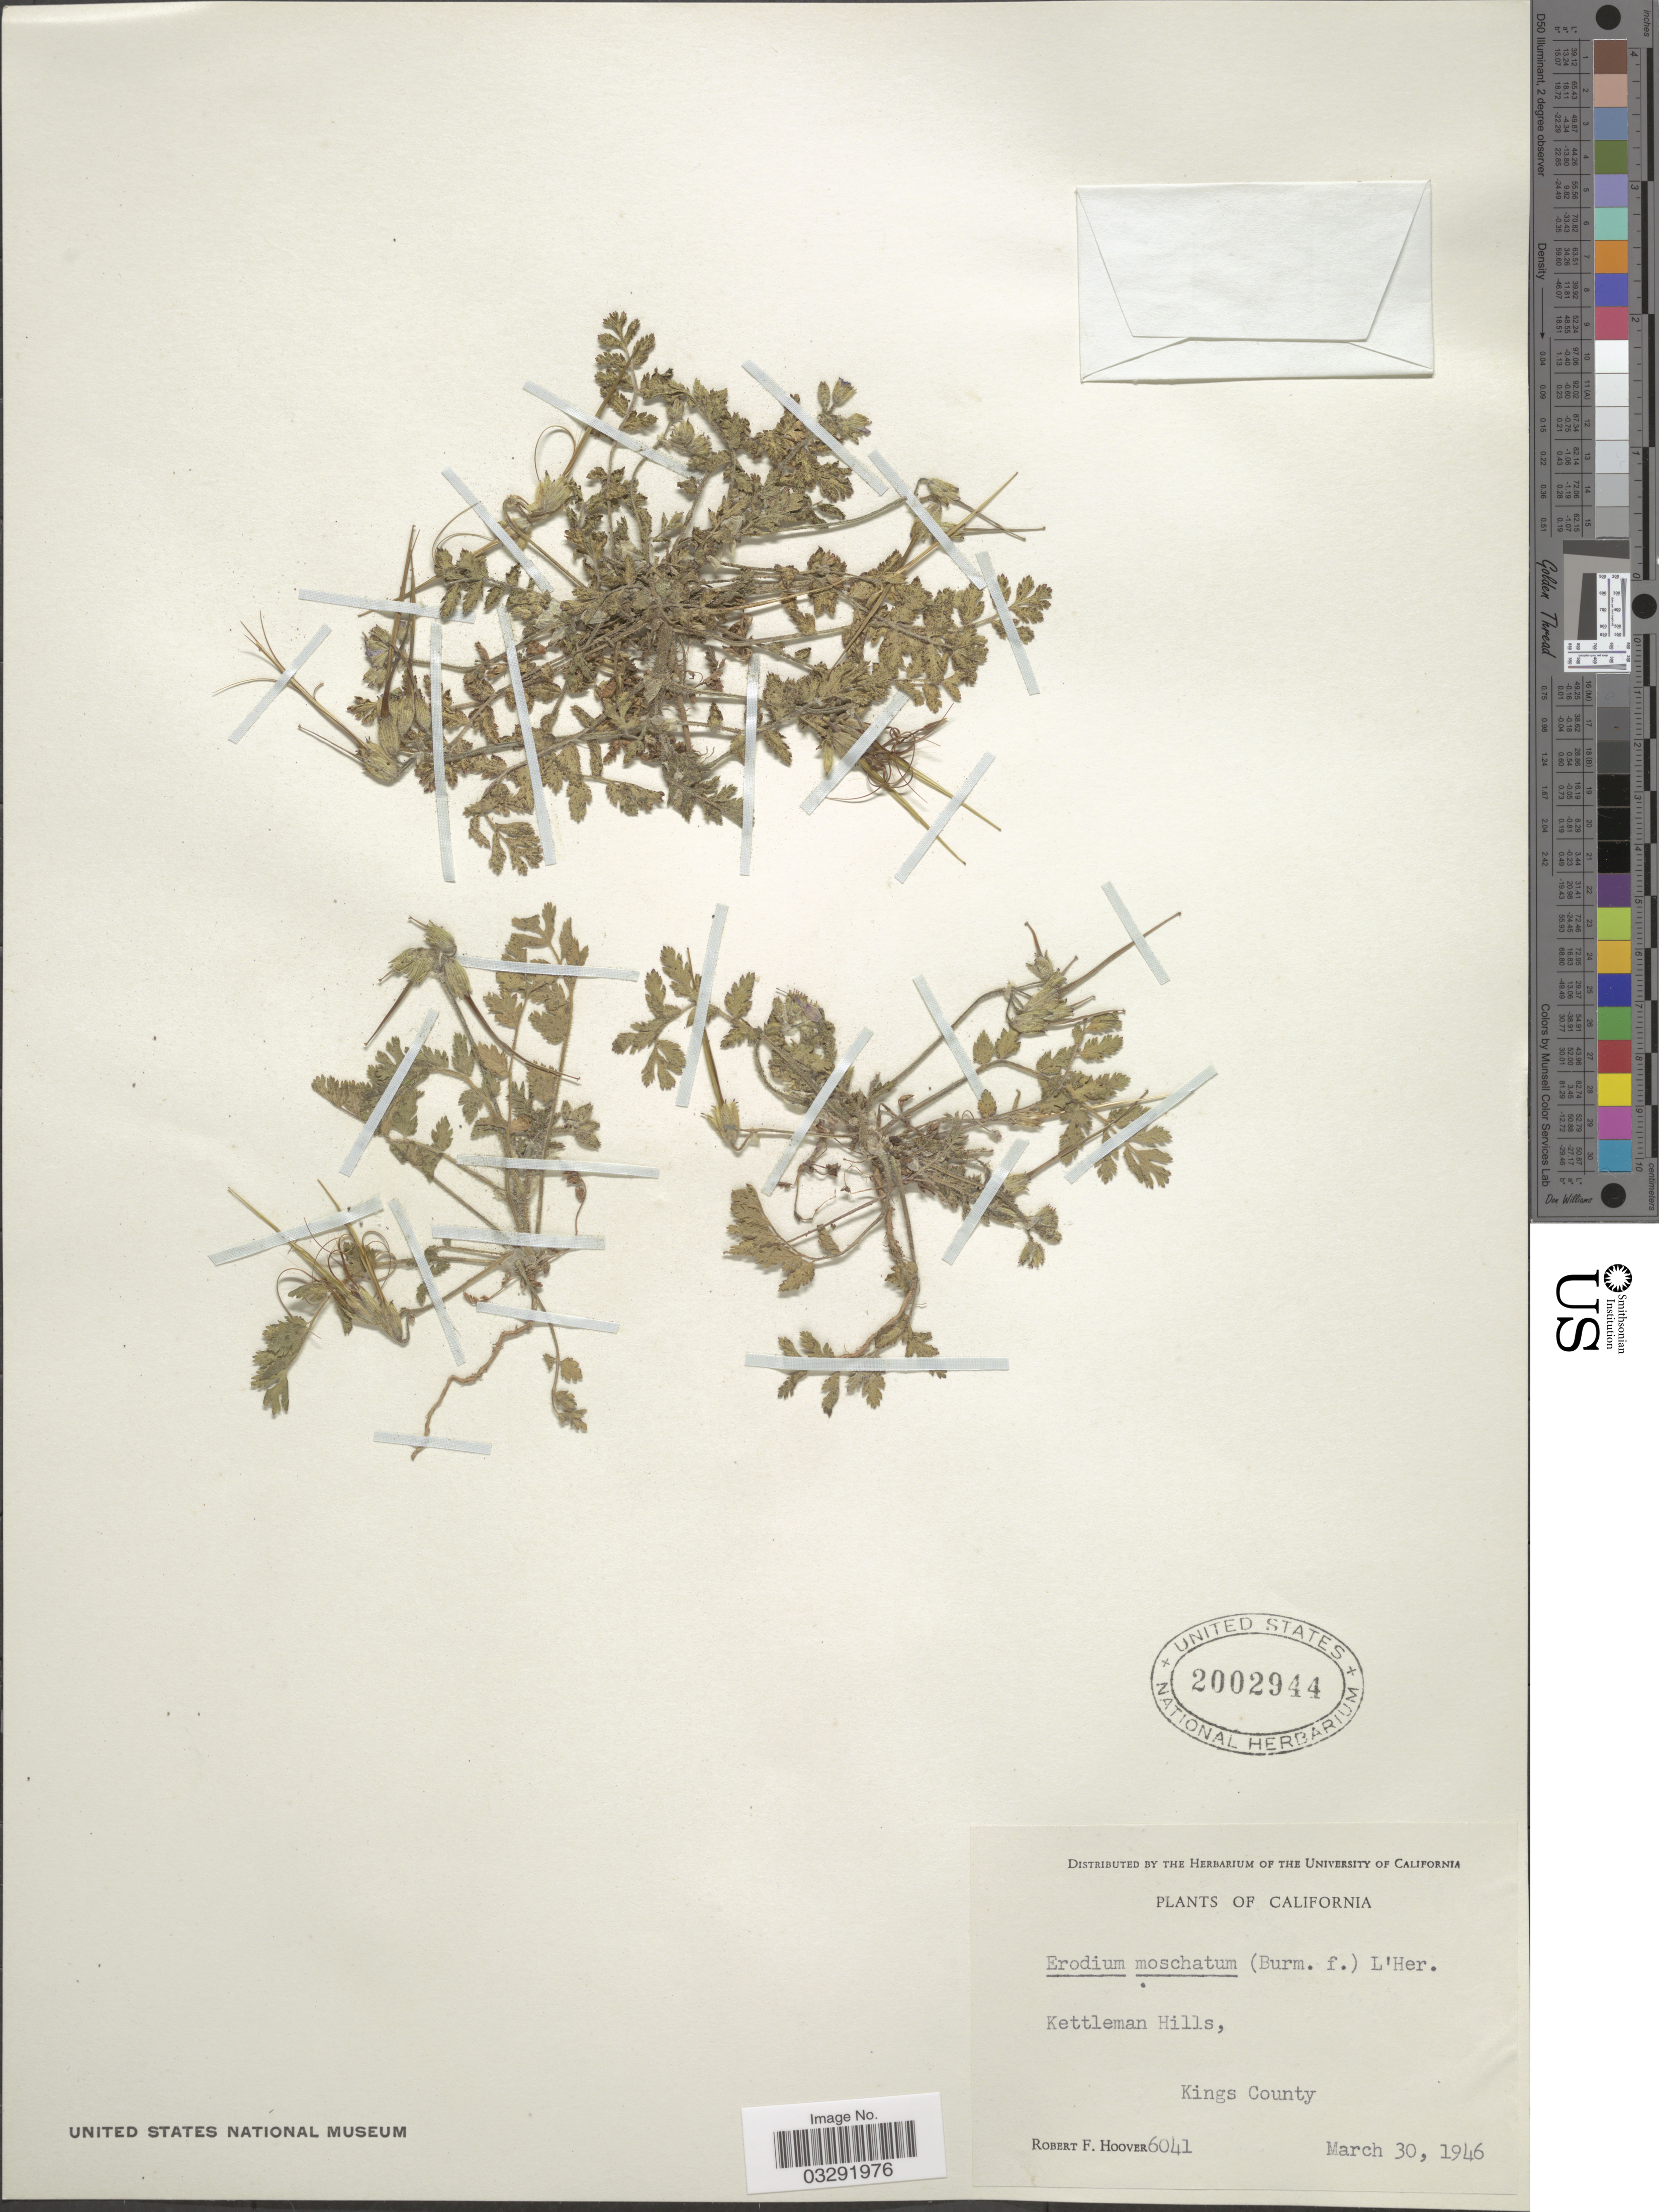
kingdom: Plantae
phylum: Tracheophyta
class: Magnoliopsida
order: Geraniales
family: Geraniaceae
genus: Erodium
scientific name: Erodium moschatum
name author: (L.) L'Hér. ex Aiton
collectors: R. F. Hoover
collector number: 6041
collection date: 1946-03-30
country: United States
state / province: California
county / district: Kings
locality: Kettleman Hills, Kings County.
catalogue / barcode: US 2002944